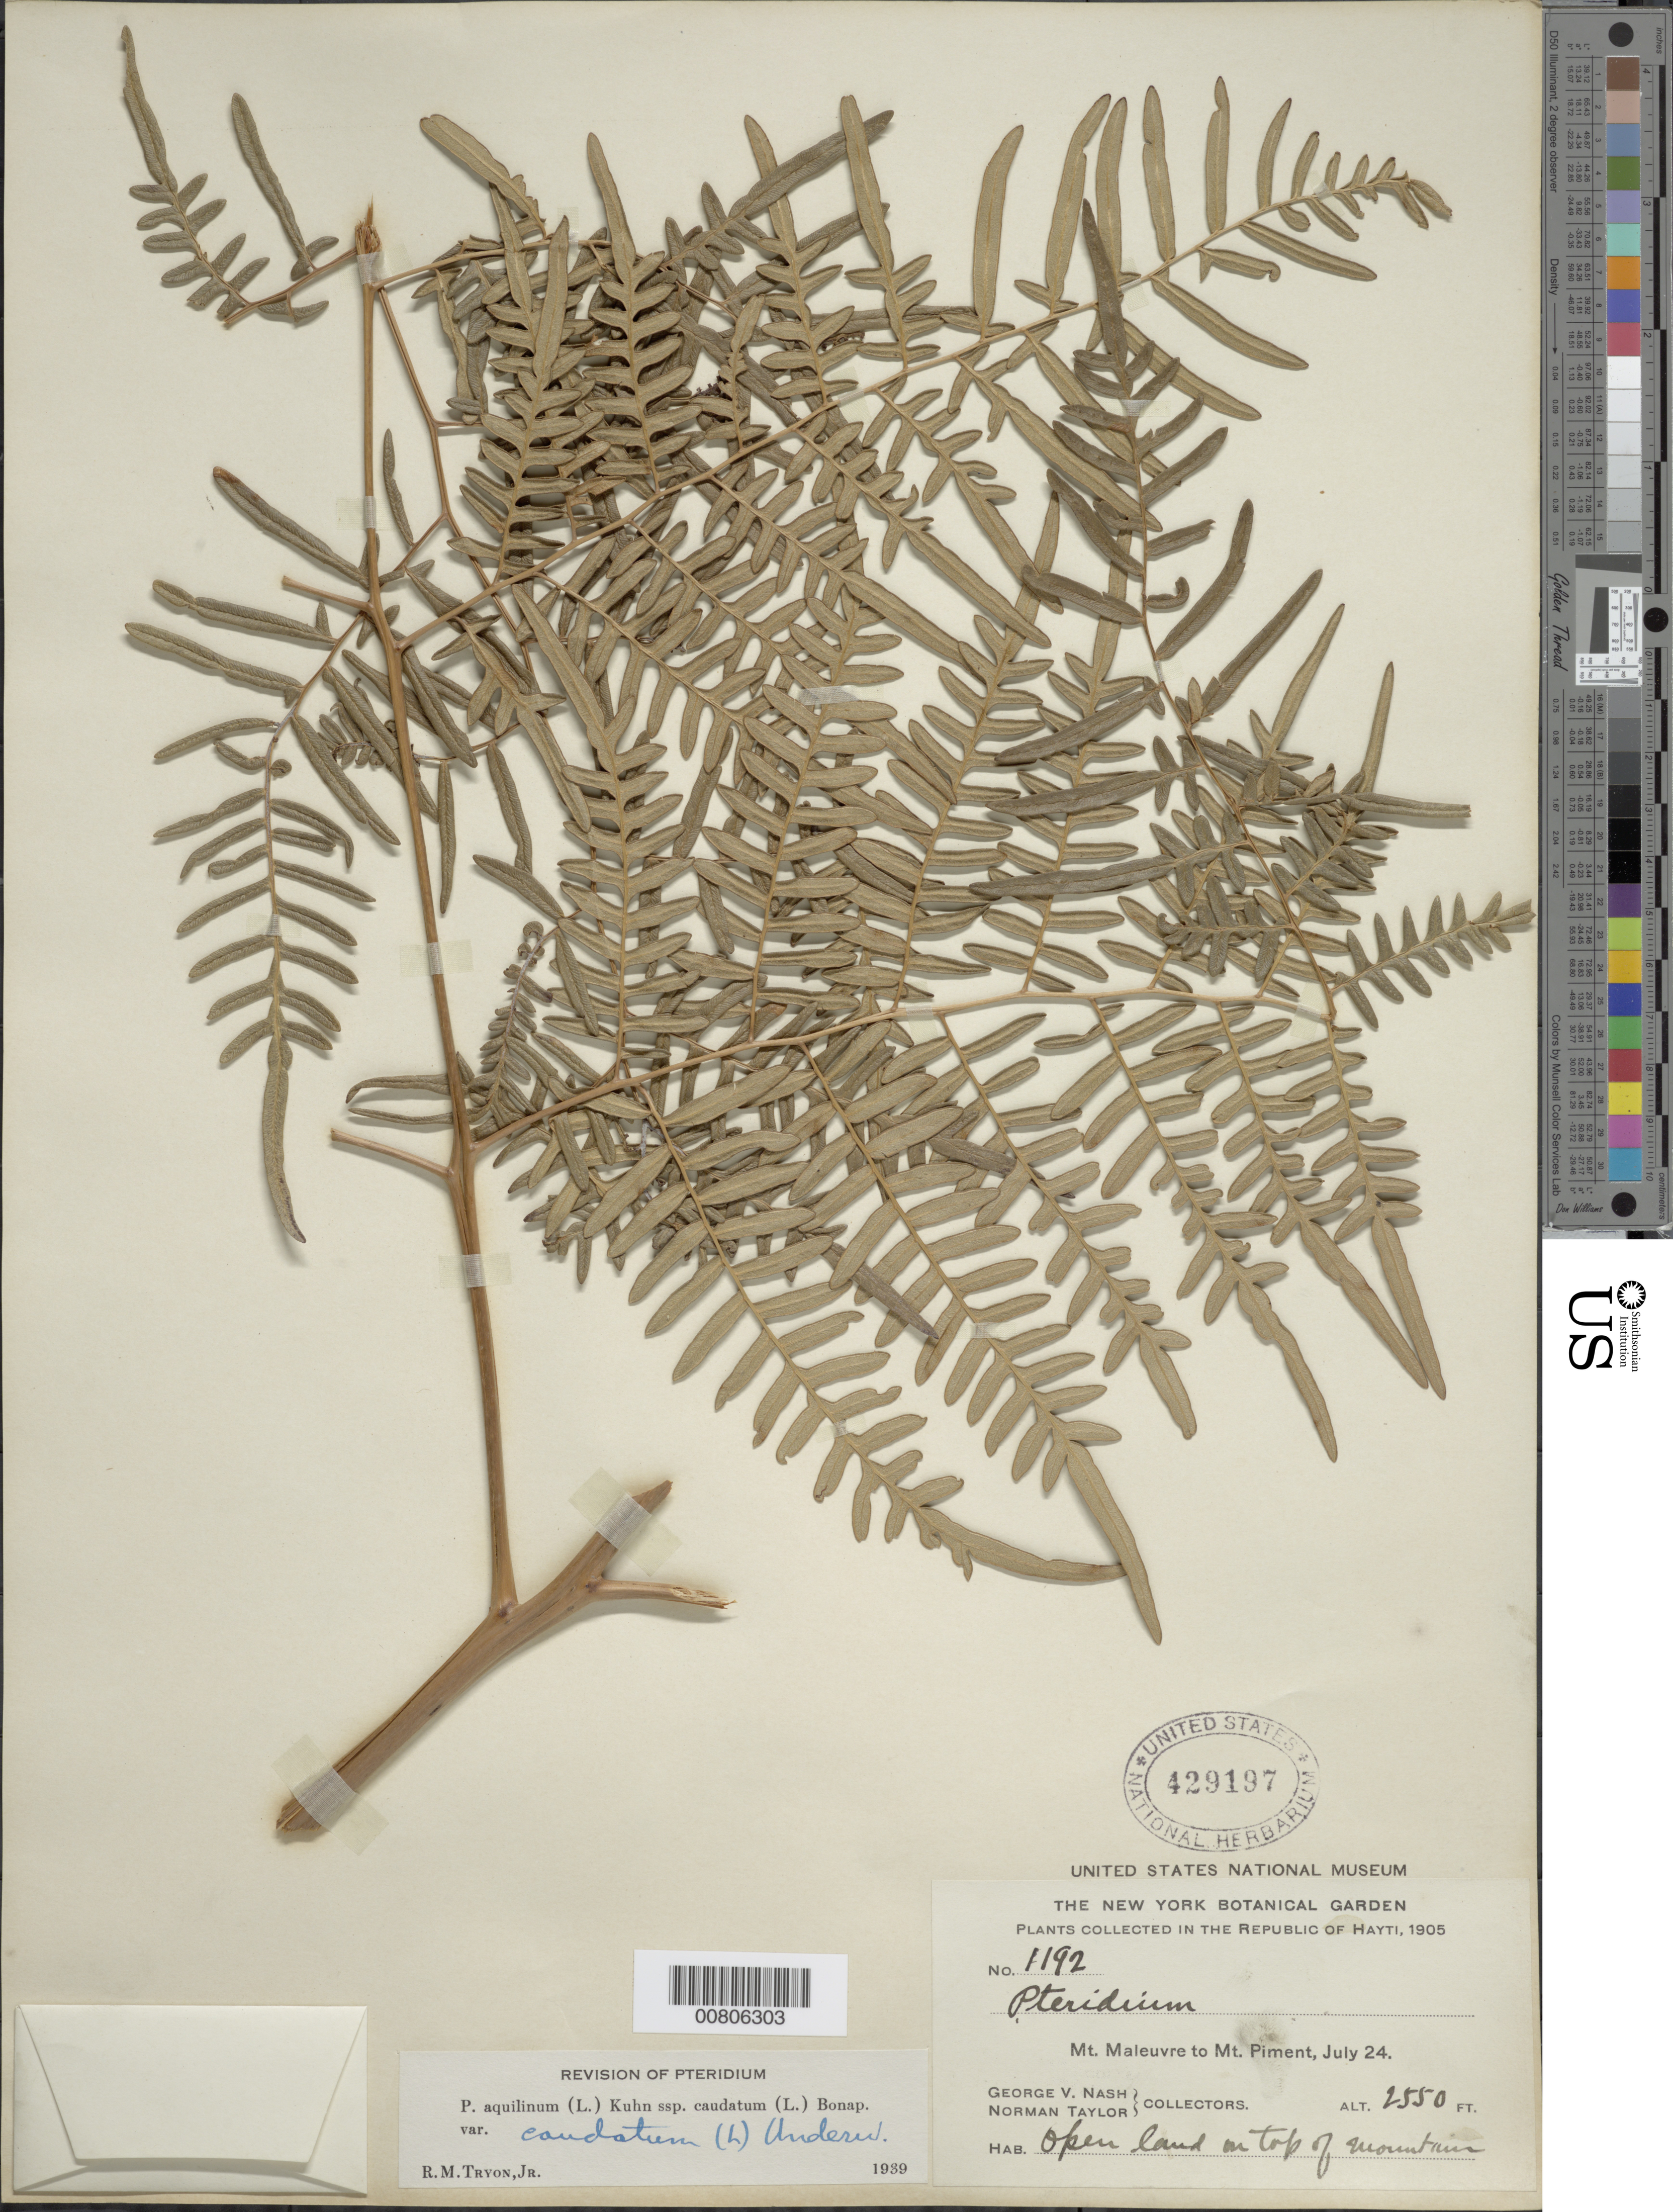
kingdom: Plantae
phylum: Tracheophyta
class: Polypodiopsida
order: Polypodiales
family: Dennstaedtiaceae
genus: Pteridium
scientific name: Pteridium caudatum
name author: (L.) Maxon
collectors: G. V. Nash & N. Taylor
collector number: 1192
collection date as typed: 24 Jul 1905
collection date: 1905-07-24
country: Haiti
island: Hispaniola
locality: Mt. Maleuvre to Mt. Piment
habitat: Open land on top of mountain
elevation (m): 777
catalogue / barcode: US 429197